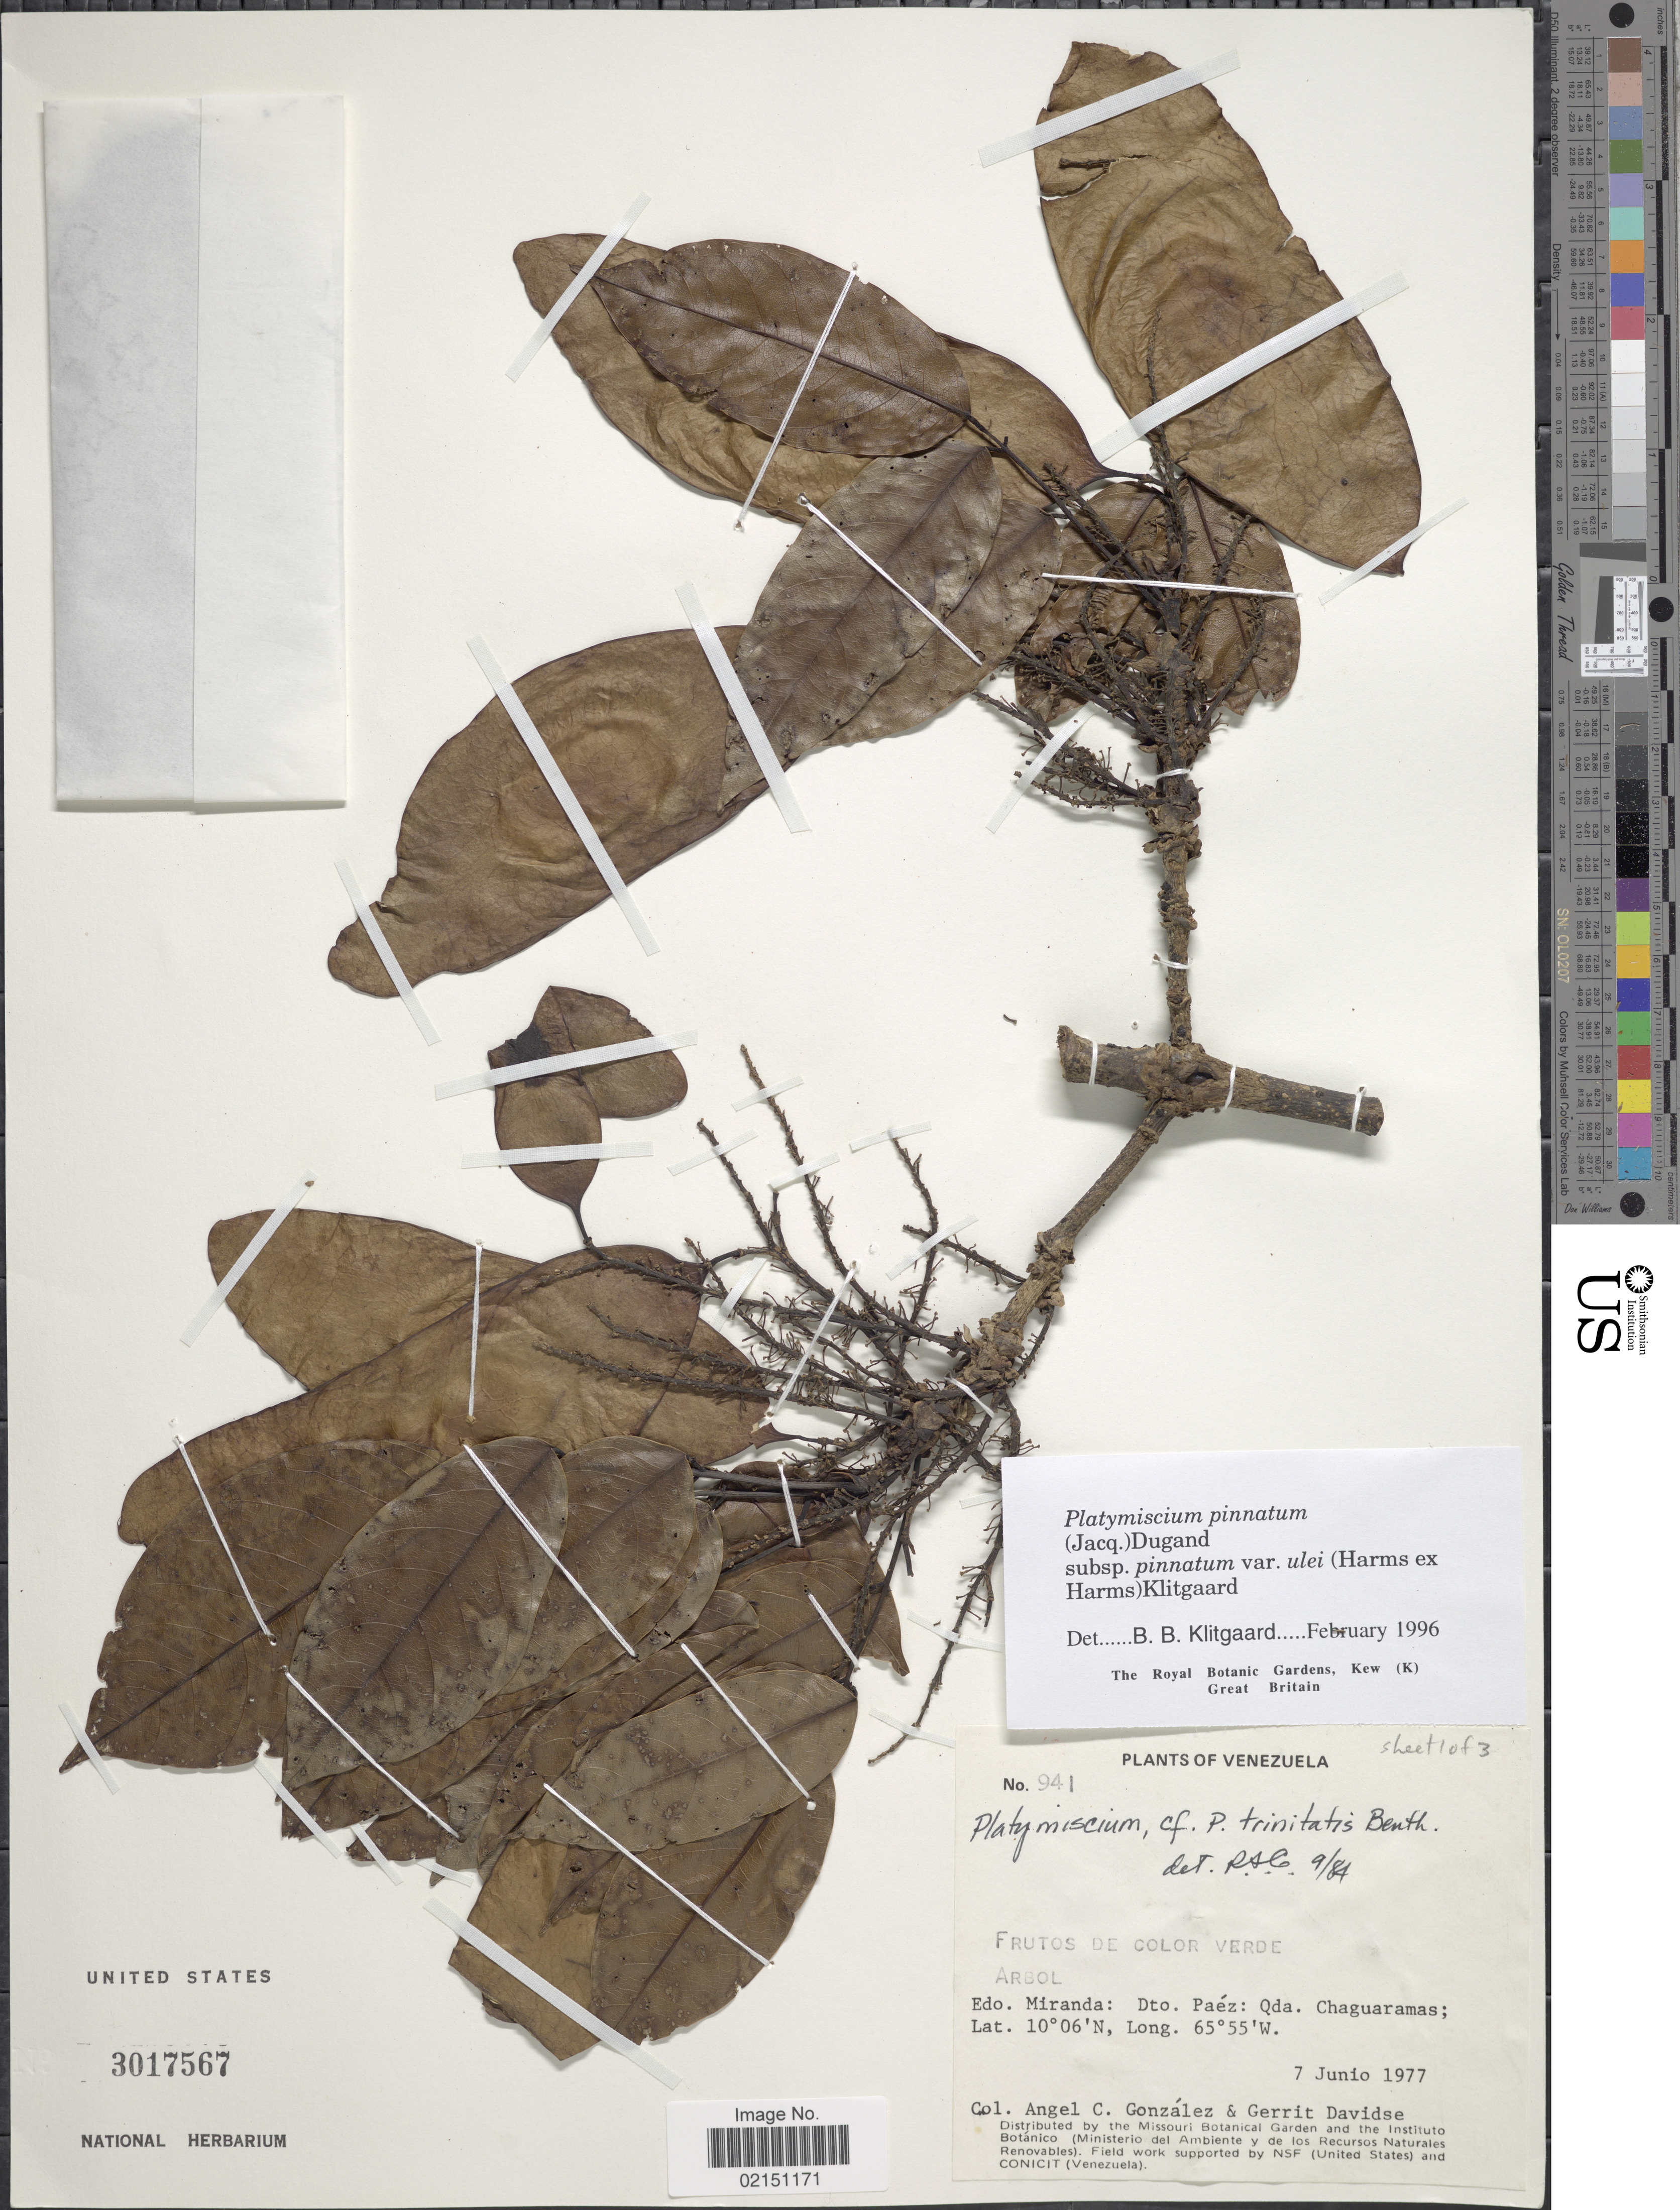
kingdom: Plantae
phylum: Tracheophyta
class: Magnoliopsida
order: Fabales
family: Fabaceae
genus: Platymiscium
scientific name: Platymiscium pinnatum var. ulei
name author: (Harms) Klitg.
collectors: A. C. González & G. Davidse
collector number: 941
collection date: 1977-06-07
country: Venezuela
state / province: Miranda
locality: Dto. Paez: Qda. Chaguaramas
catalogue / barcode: US 3017567